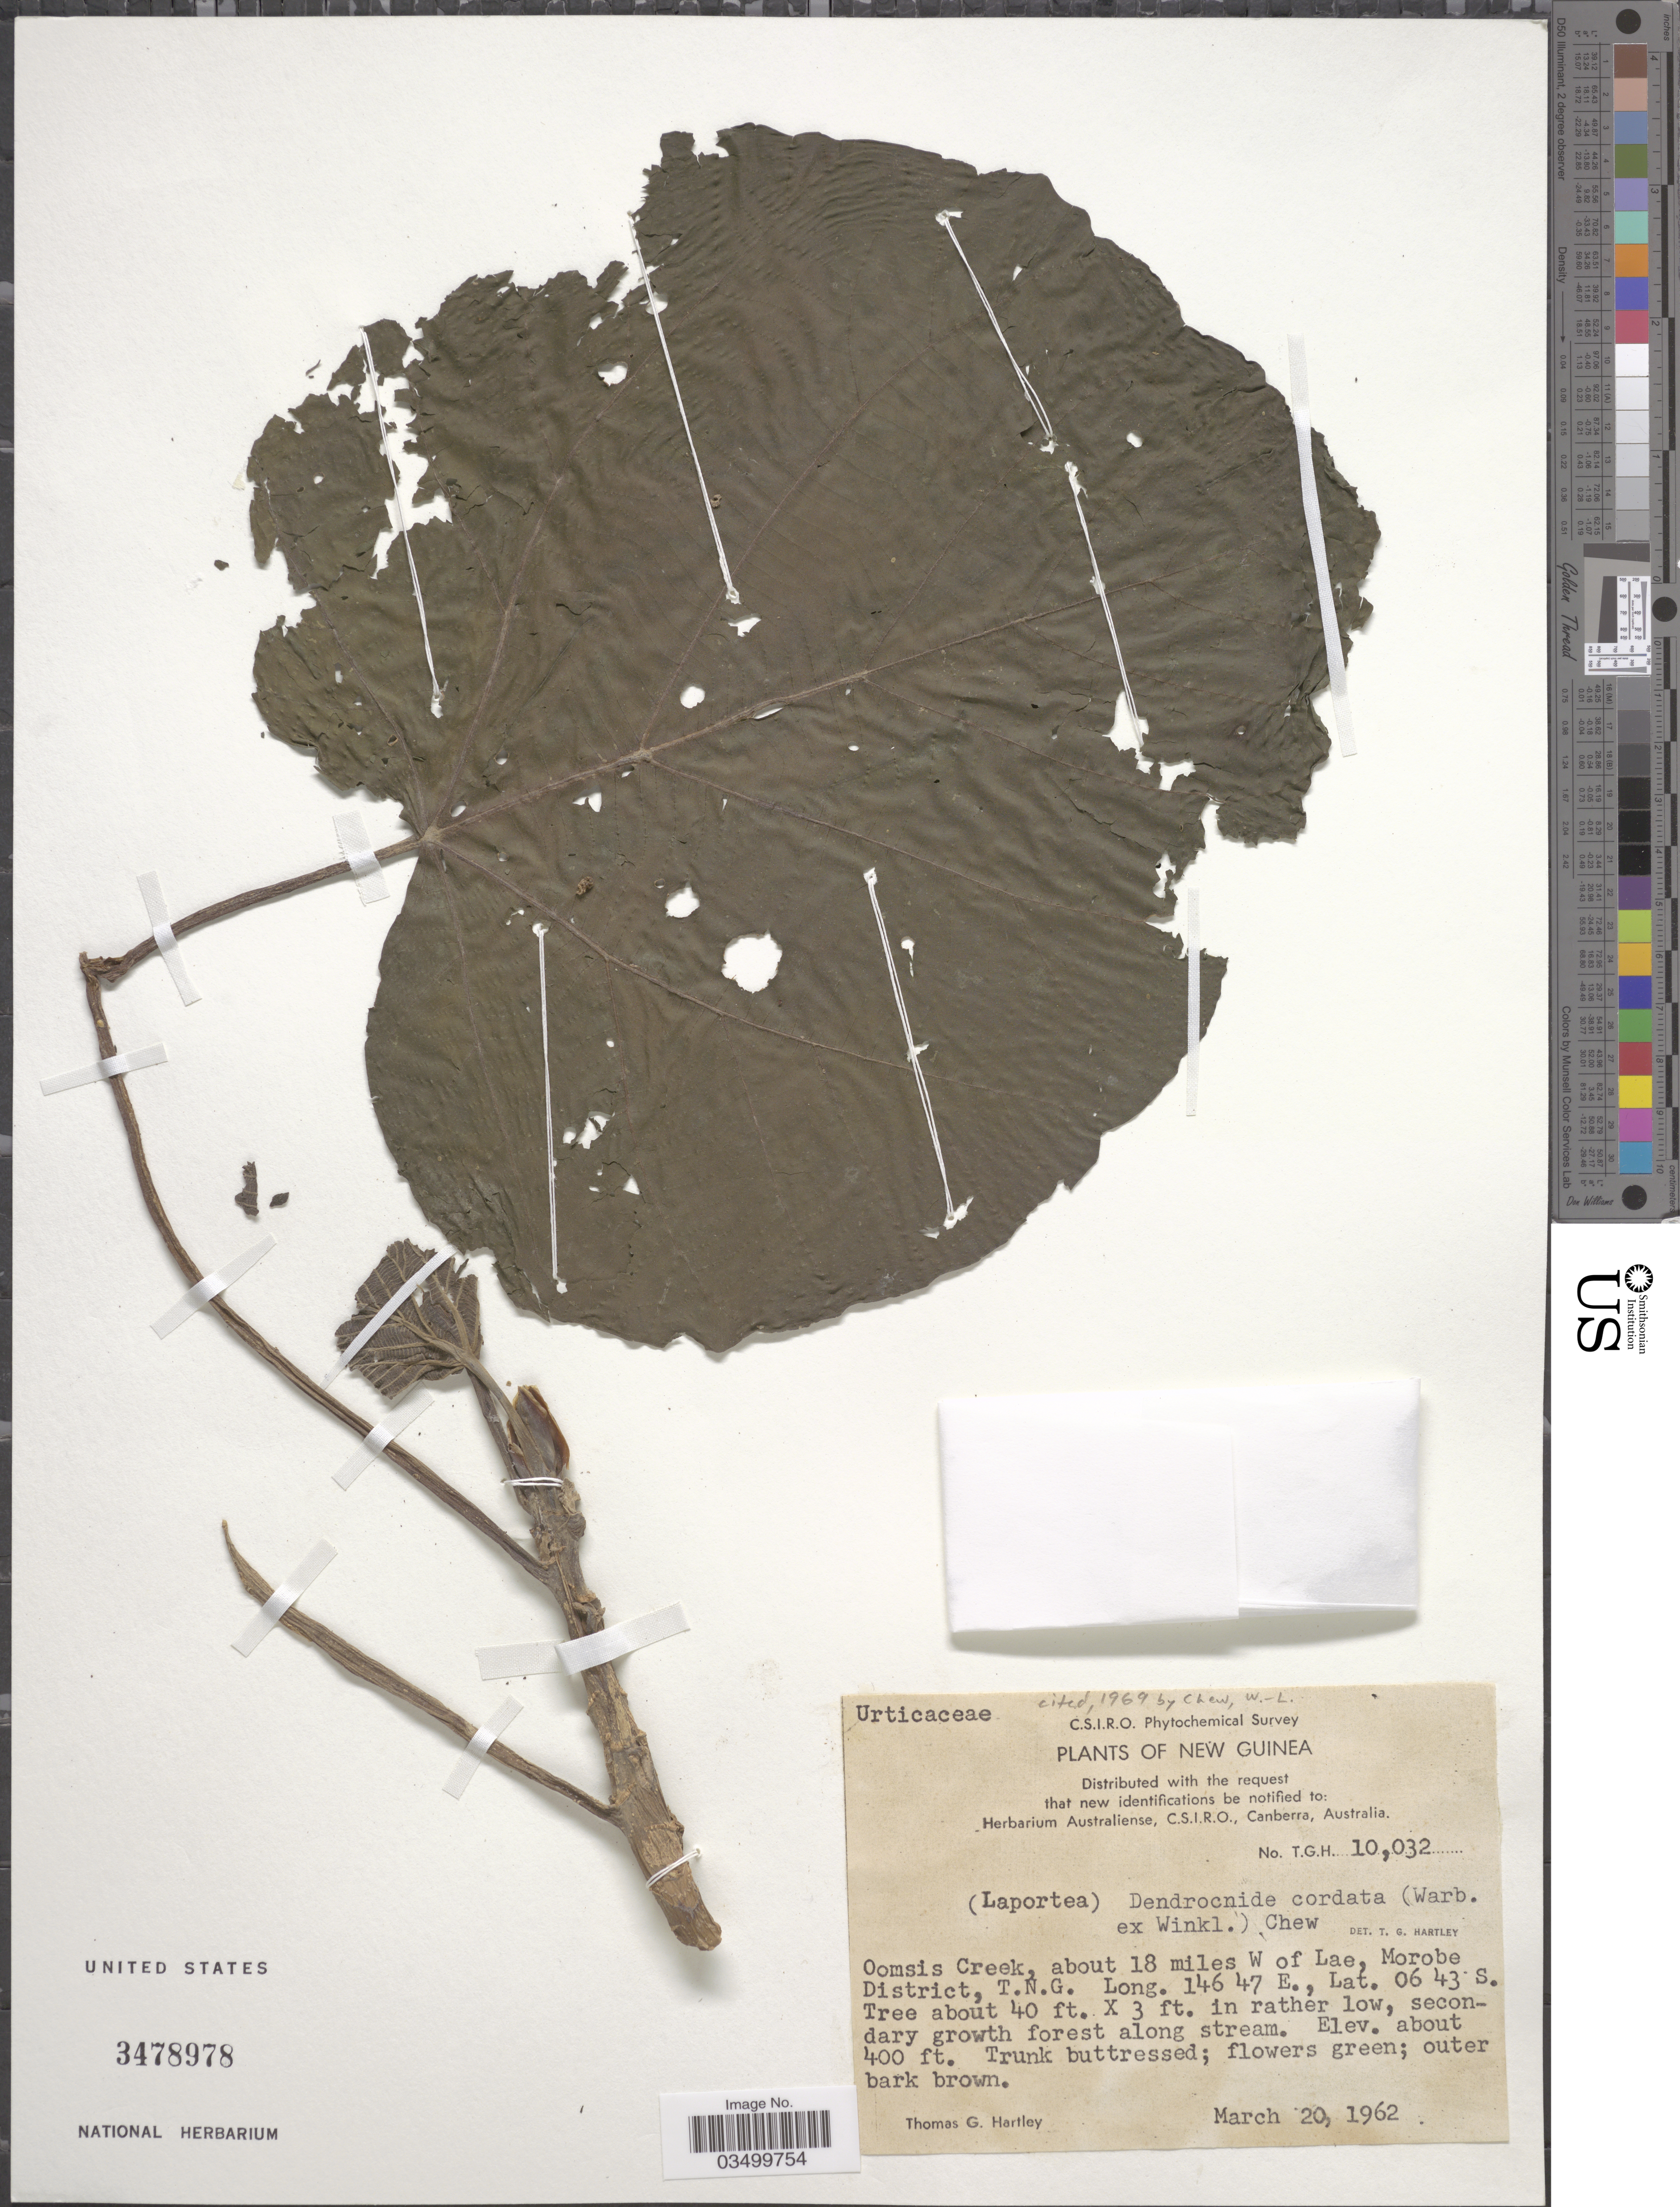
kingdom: Plantae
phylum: Tracheophyta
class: Magnoliopsida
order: Rosales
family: Urticaceae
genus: Dendrocnide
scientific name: Dendrocnide cordata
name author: (Warb. ex H.J.P. Winkl.) Chew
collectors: T. G. Hartley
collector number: T.G.H. 10032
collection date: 1962-03-20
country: Papua New Guinea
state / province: Morobe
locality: New Guinea. Oomsis Creek, about 18 miles W, Morobe District, T.N.G.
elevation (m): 122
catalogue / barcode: US 3478978